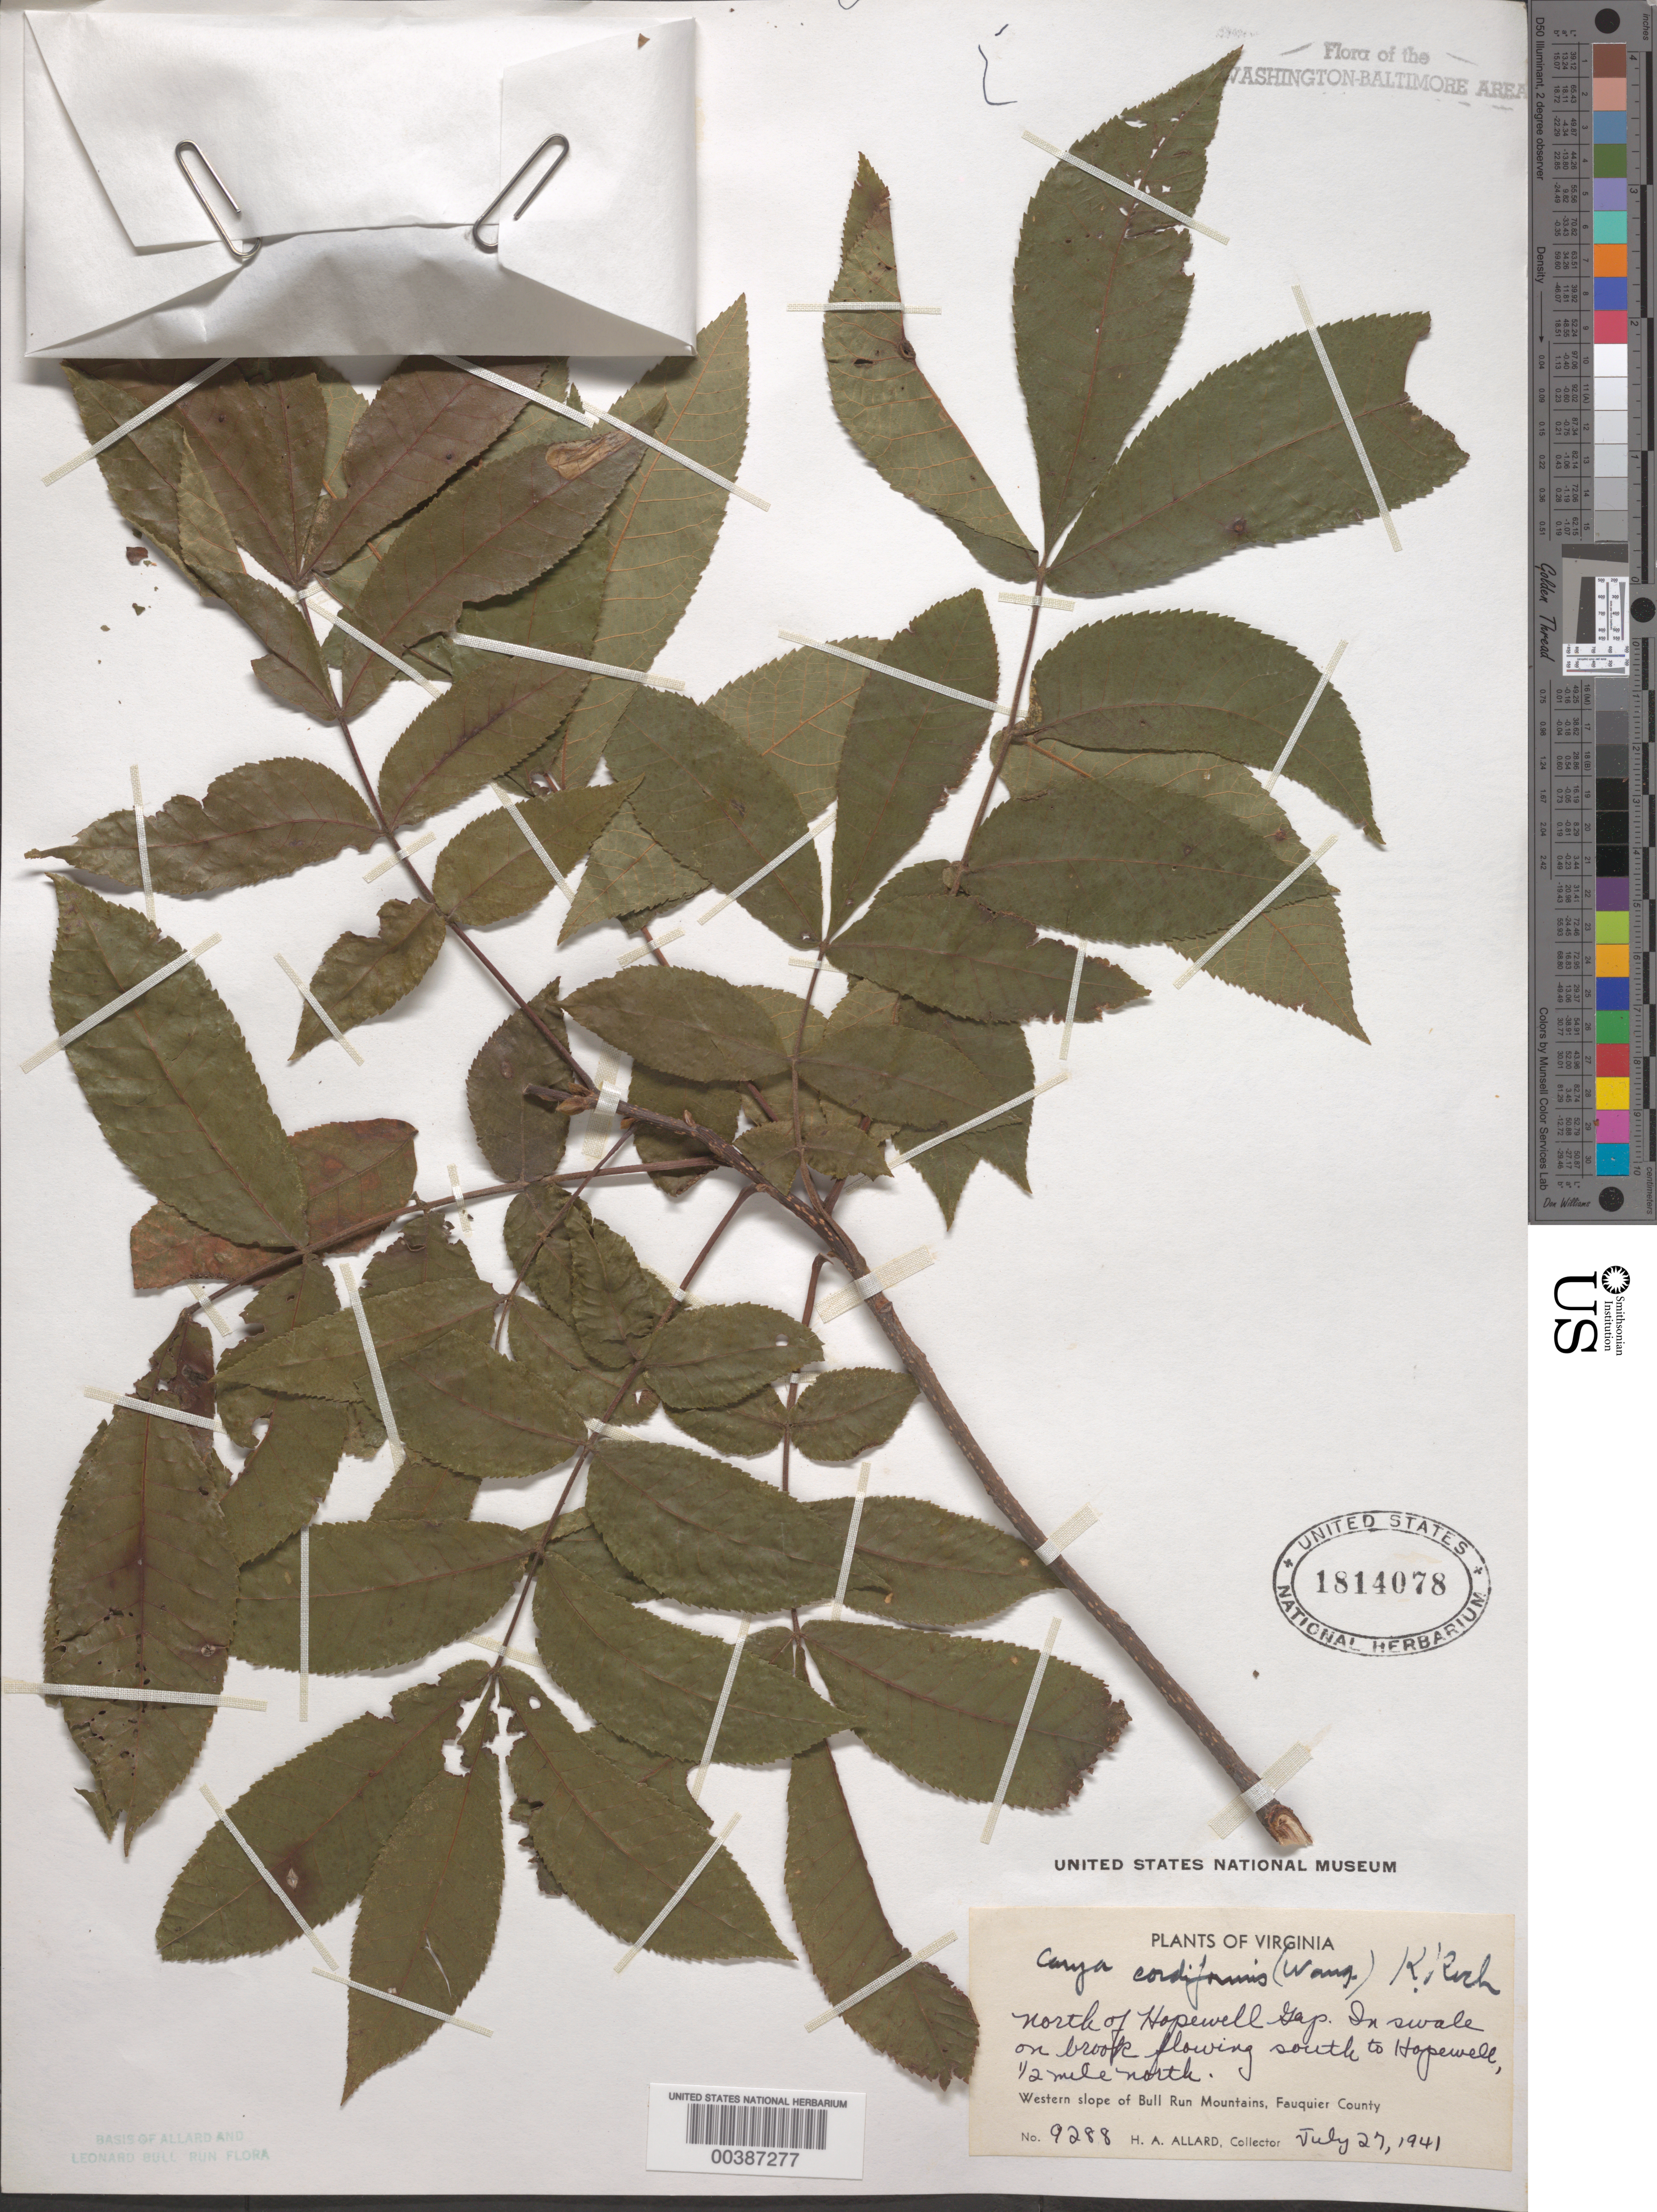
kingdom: Plantae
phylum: Tracheophyta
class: Magnoliopsida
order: Fagales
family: Juglandaceae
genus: Carya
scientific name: Carya cordiformis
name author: (Wangenh.) K. Koch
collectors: H. A. Allard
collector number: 9288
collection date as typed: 27 Jul 1941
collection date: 1941-07-27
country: United States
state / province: Virginia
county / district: Fauquier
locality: North of Hopewell Gap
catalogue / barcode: US 1814078